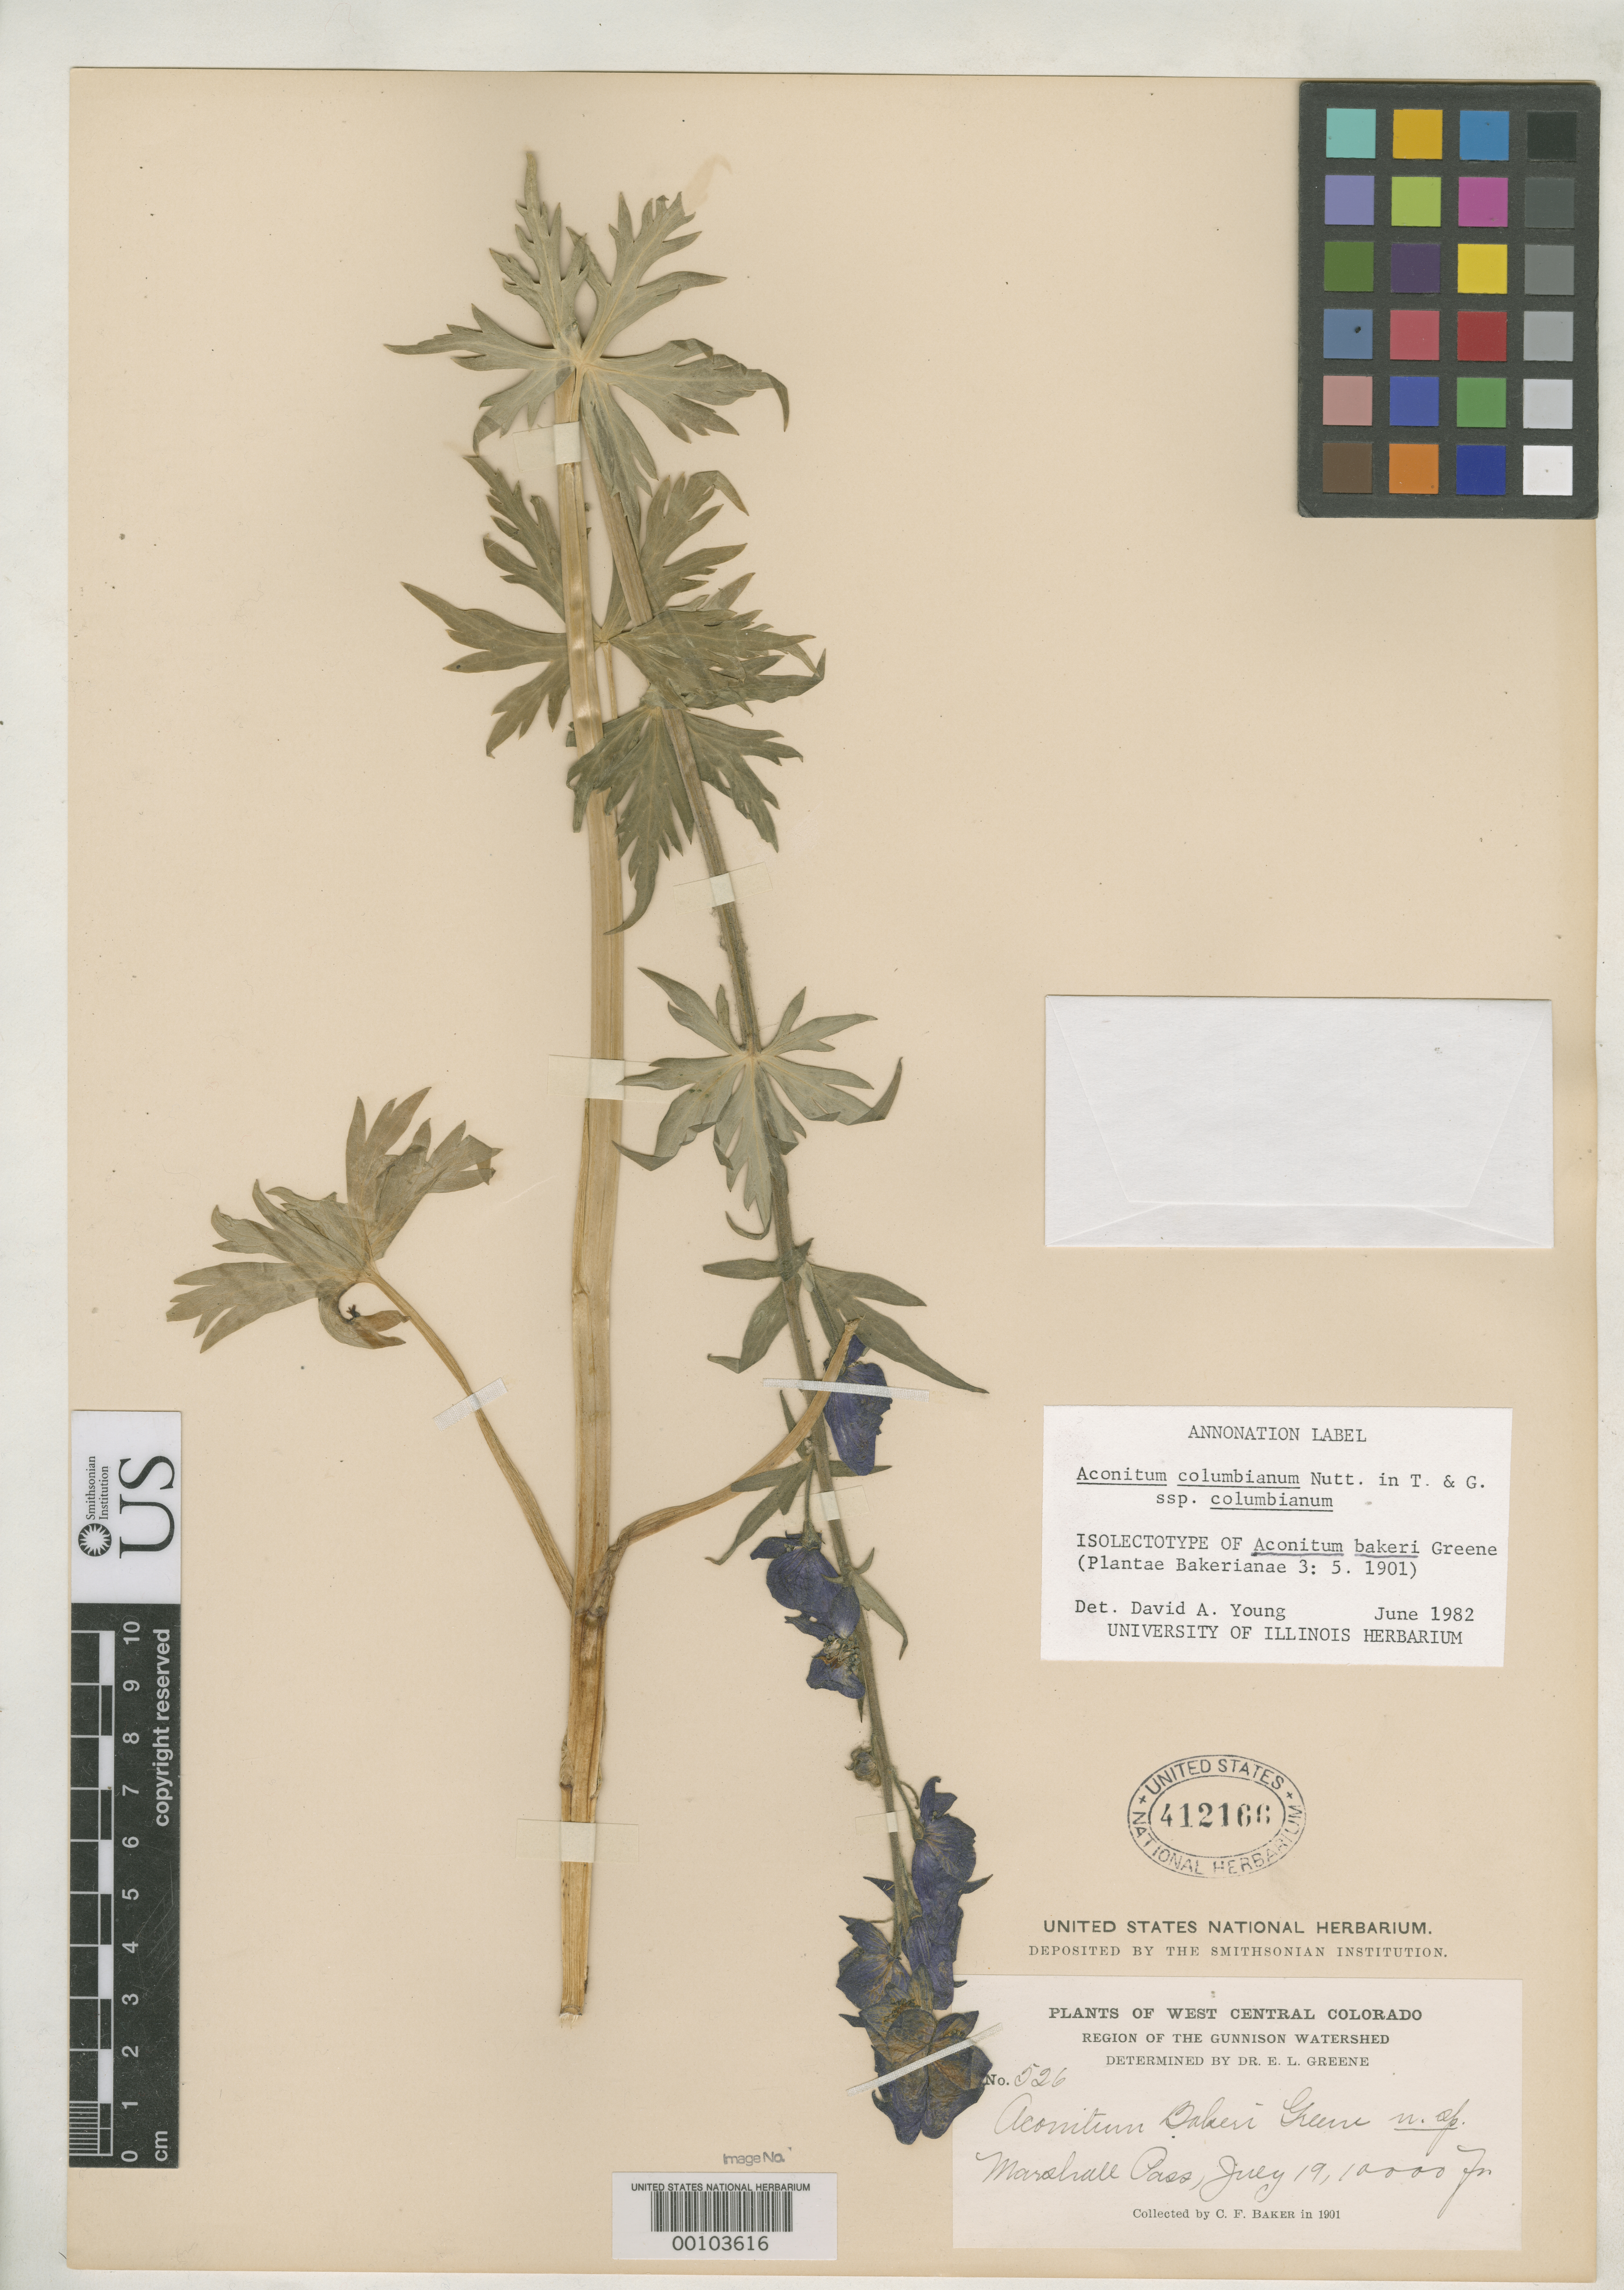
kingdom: Plantae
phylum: Tracheophyta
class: Magnoliopsida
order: Ranunculales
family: Ranunculaceae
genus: Aconitum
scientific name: Aconitum bakeri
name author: Greene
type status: Isolectotype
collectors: C. F. Baker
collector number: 526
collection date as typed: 19 Jul 1901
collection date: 1901-07-19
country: United States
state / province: Colorado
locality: Marshall Pass.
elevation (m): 3048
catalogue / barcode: US 412166